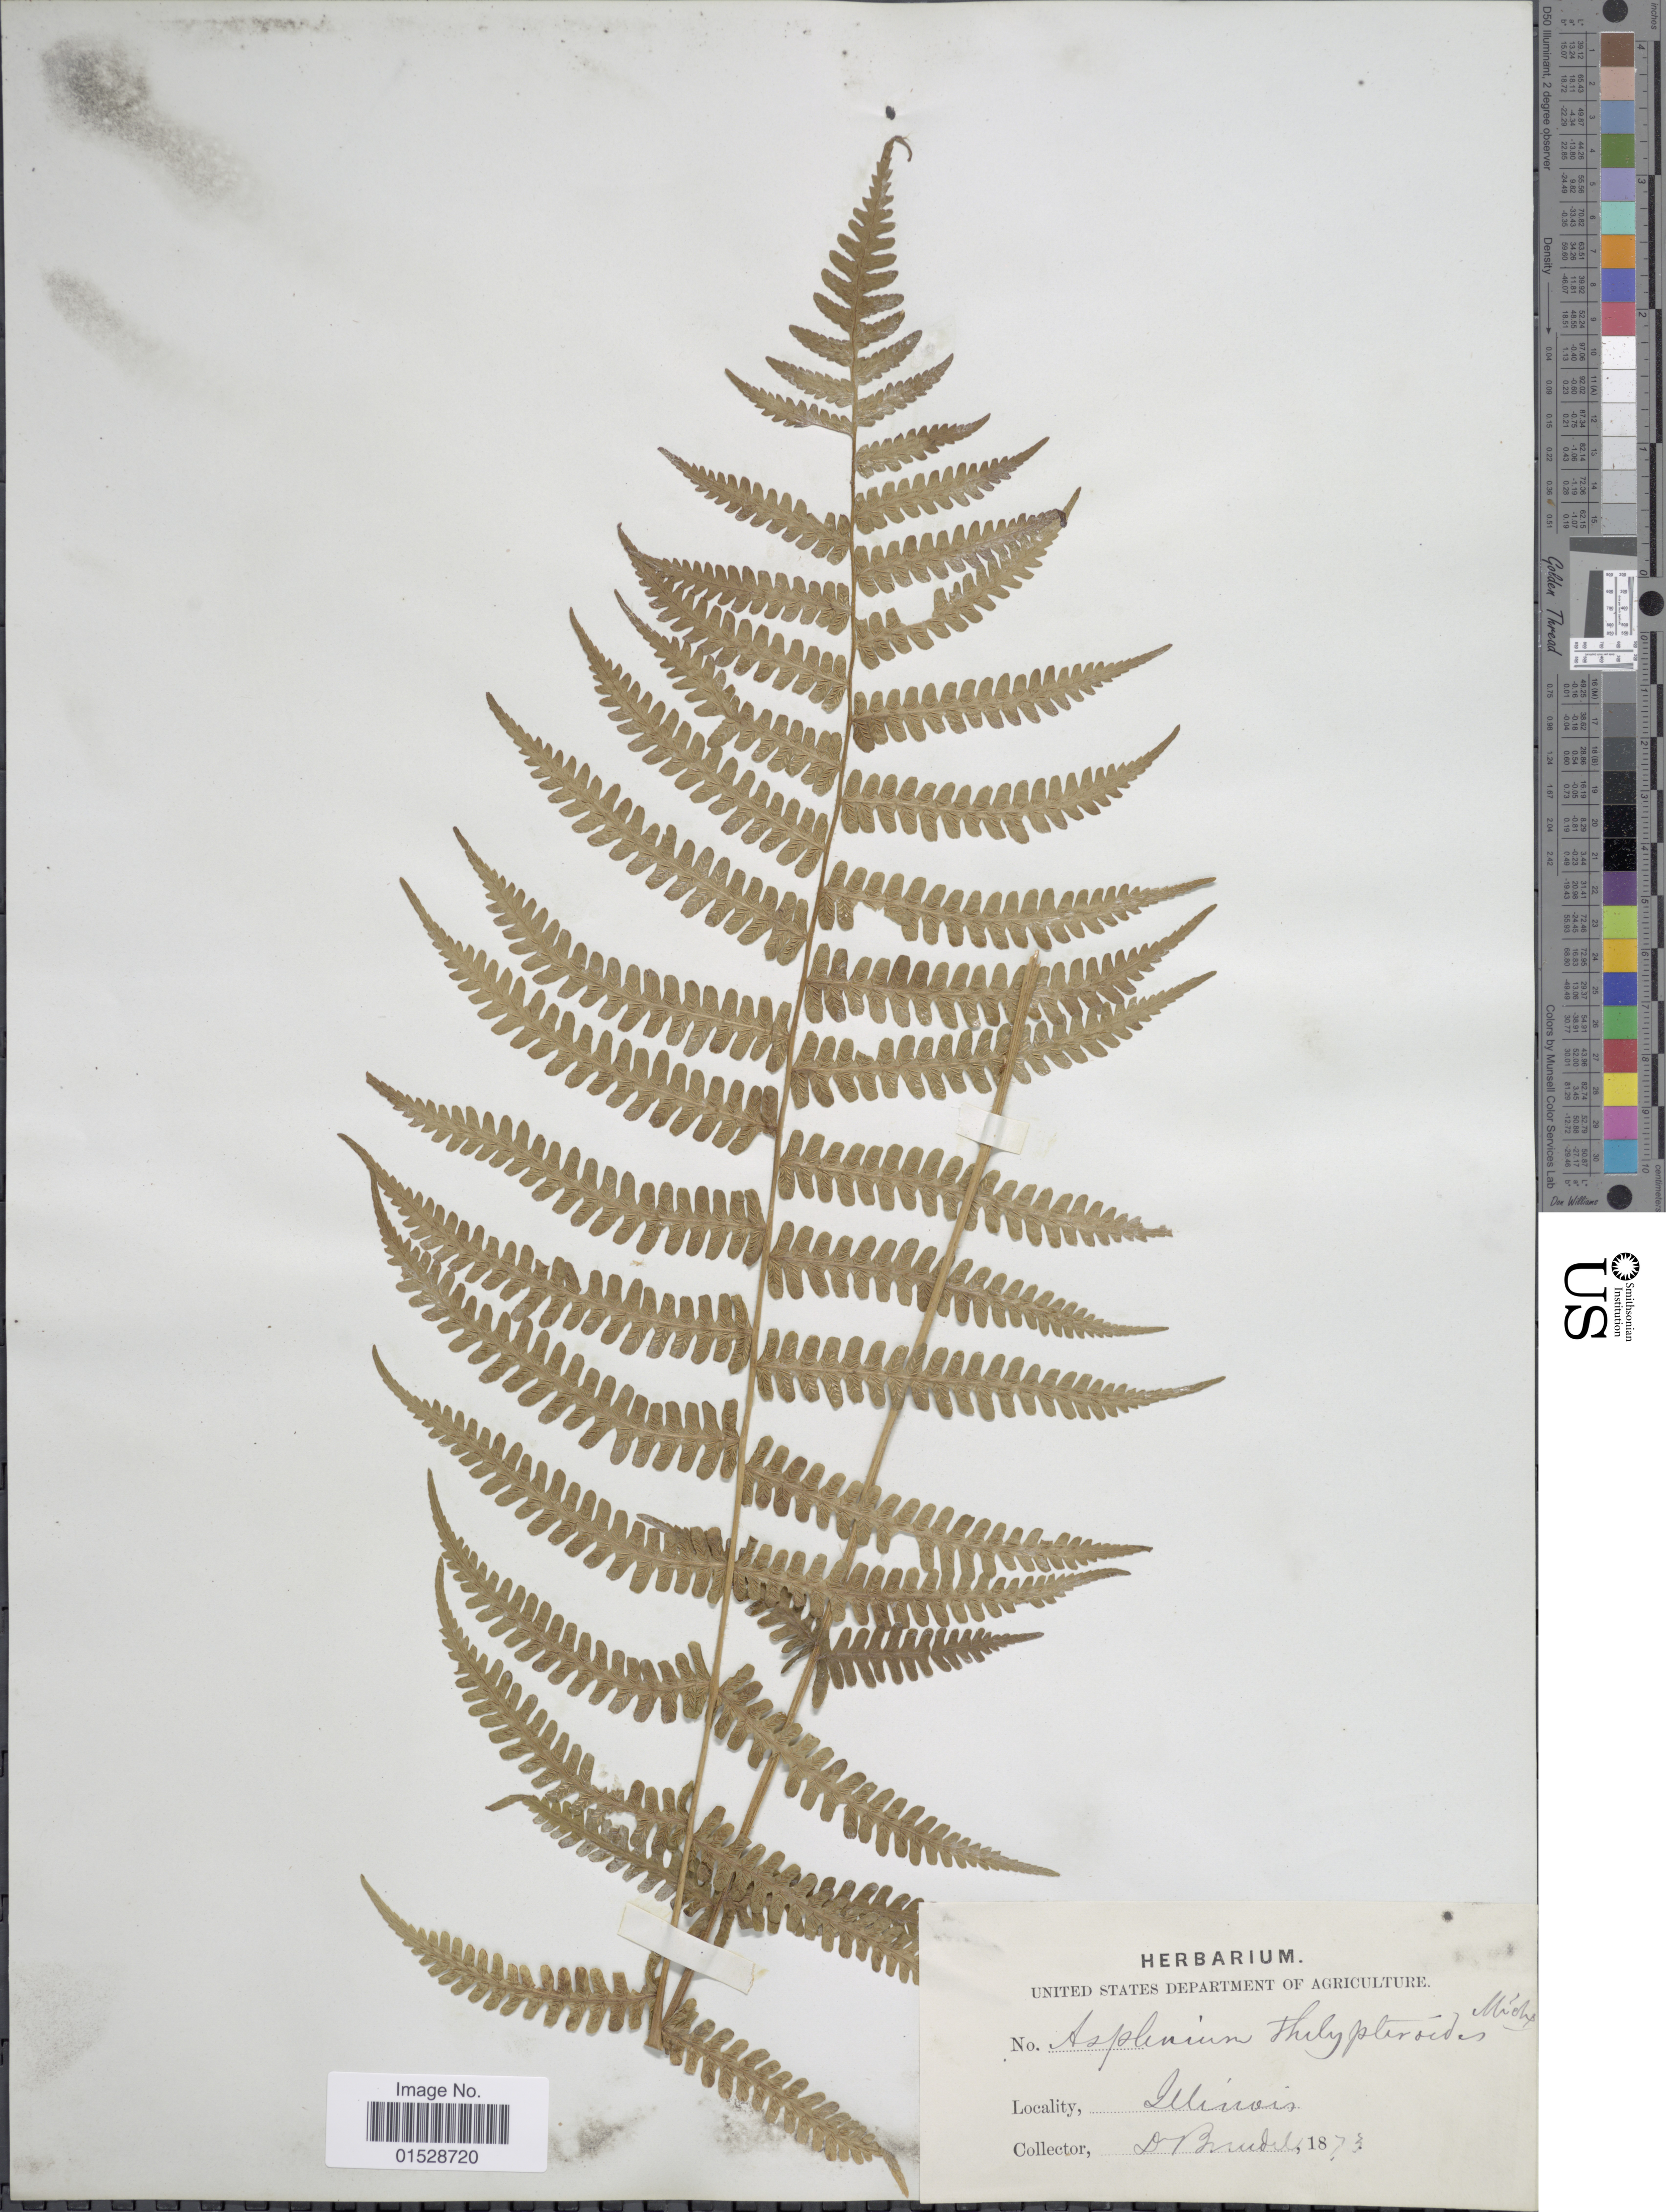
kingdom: Plantae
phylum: Tracheophyta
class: Polypodiopsida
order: Polypodiales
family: Athyriaceae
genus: Deparia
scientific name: Deparia acrostichoides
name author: (Sw.) M. Kato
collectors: F. Brendel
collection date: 1873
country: United States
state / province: Illinois